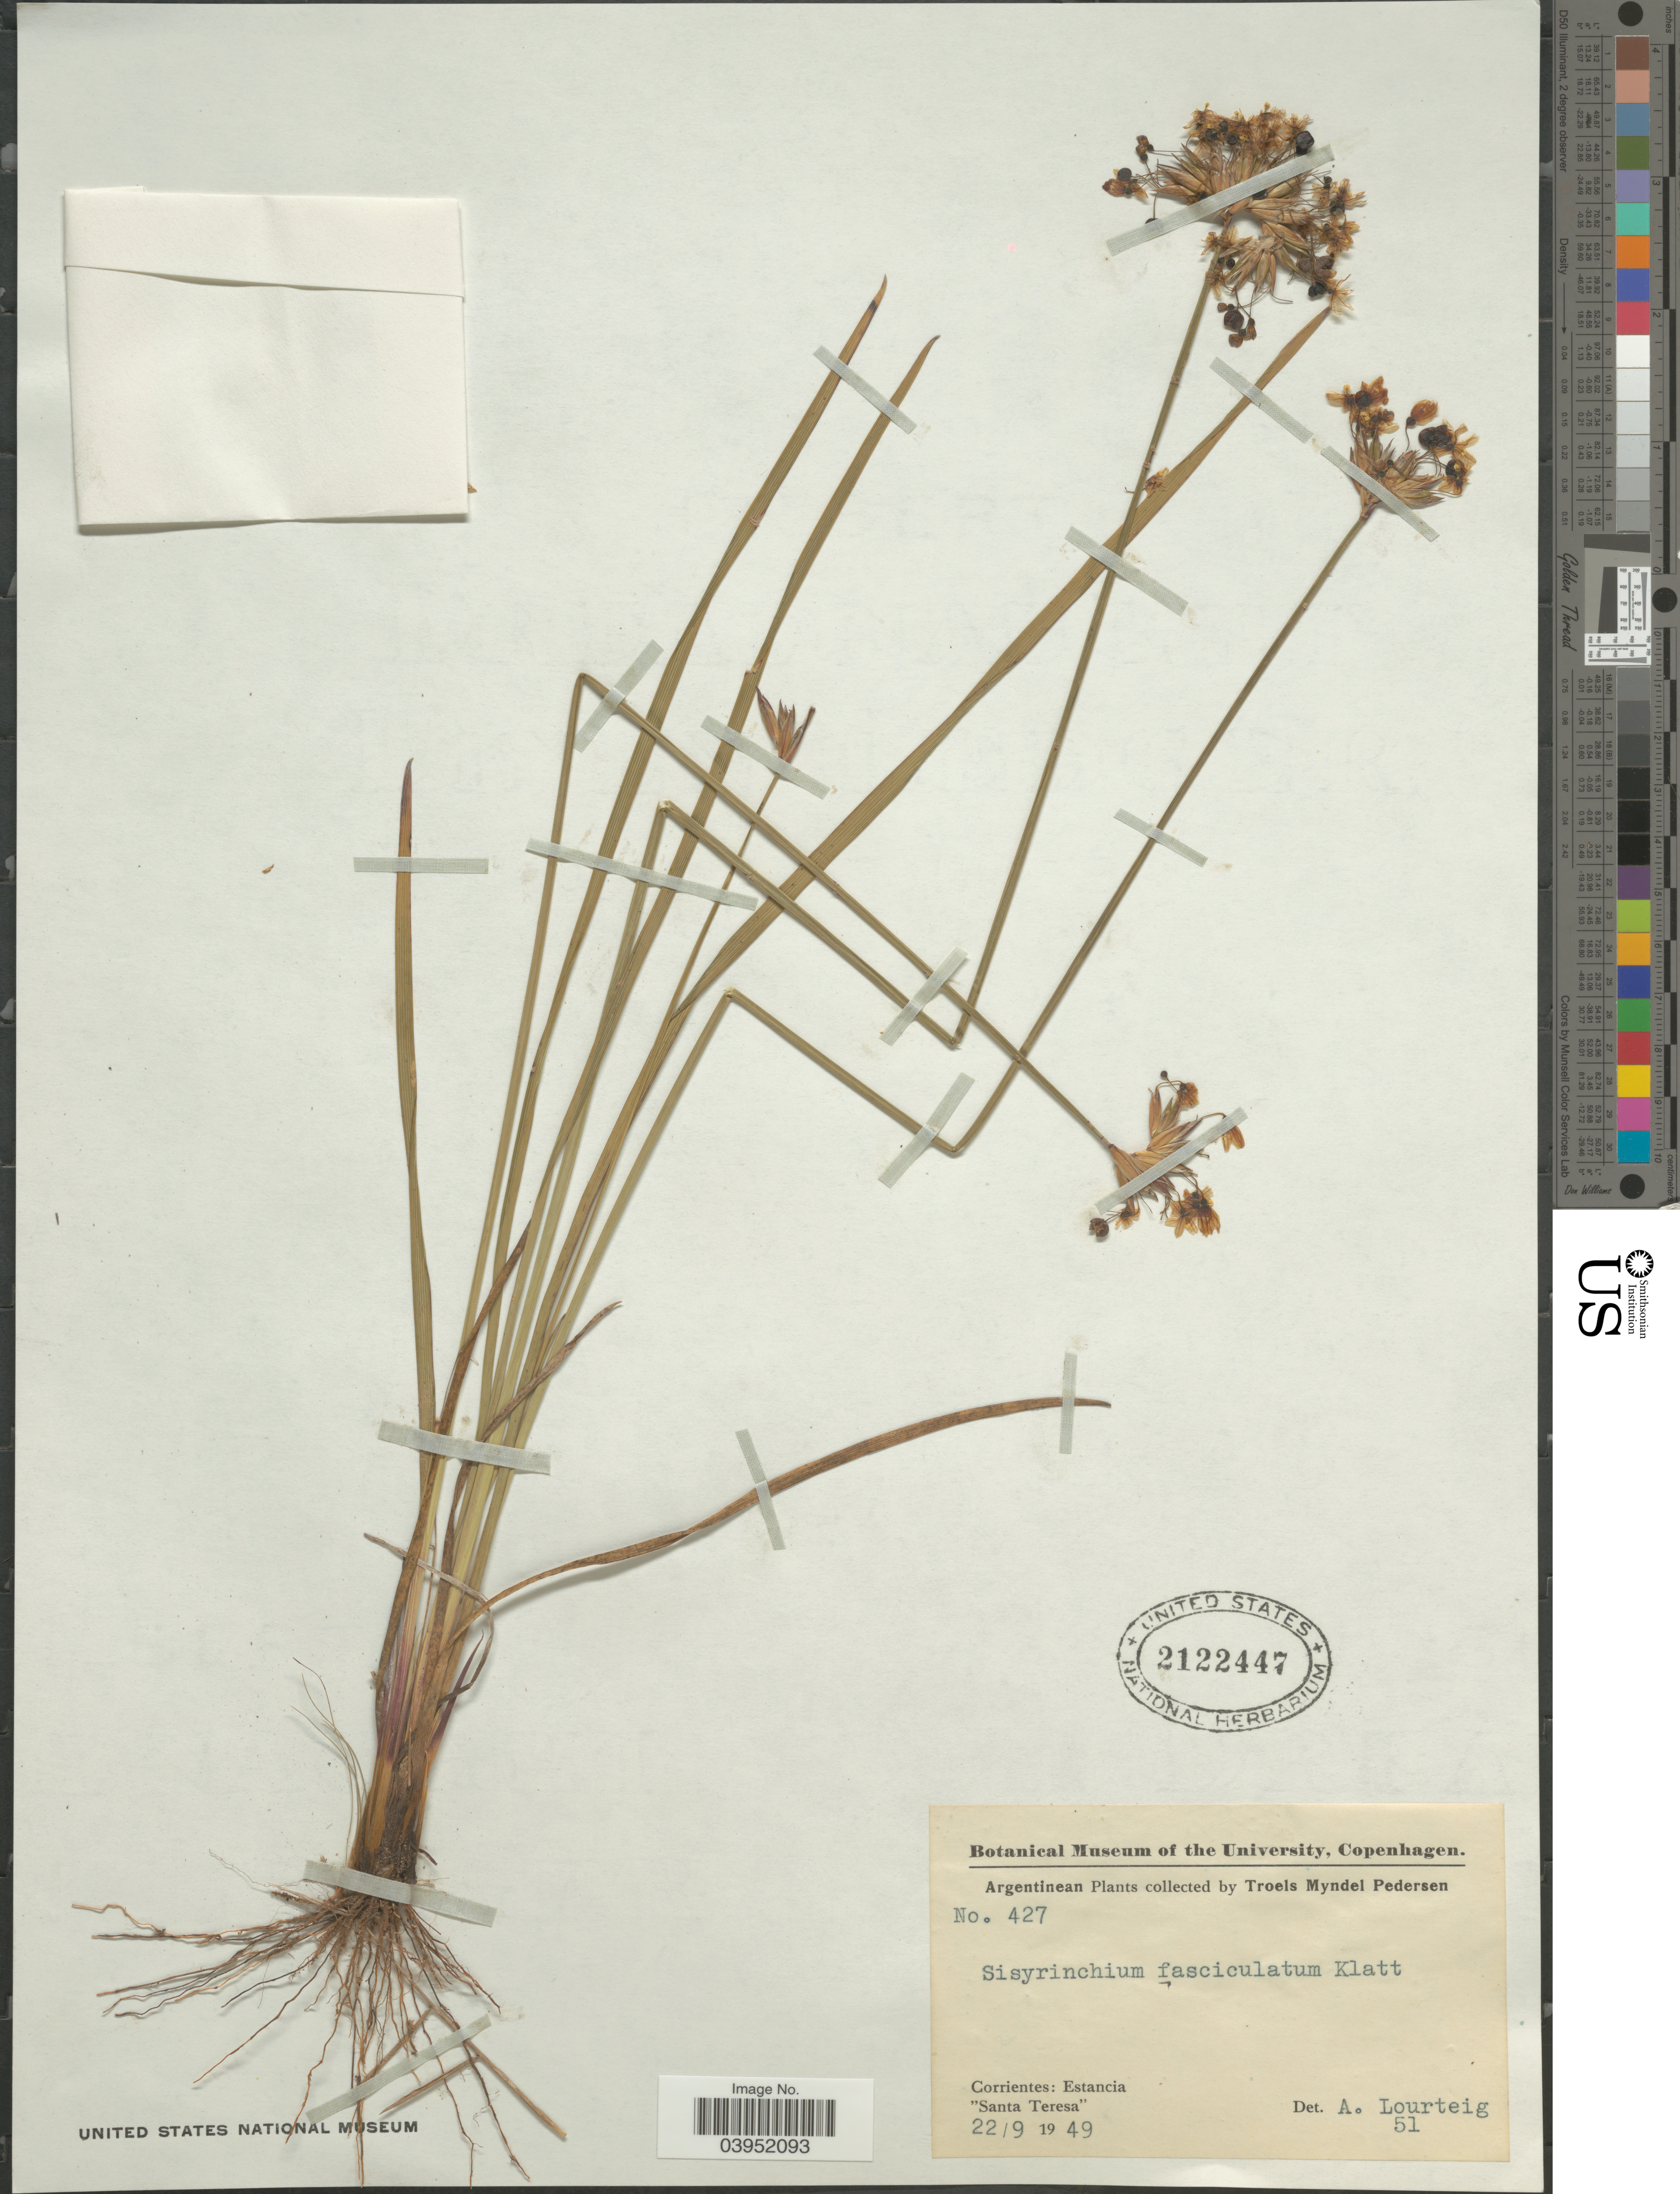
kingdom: Plantae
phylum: Tracheophyta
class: Liliopsida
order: Asparagales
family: Iridaceae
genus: Sisyrinchium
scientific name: Sisyrinchium fasciculatum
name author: Klatt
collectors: T. Pederson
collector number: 427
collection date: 1949-09-22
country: Argentina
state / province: Corrientes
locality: Estancia "Santa Teresa".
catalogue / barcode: US 2122447